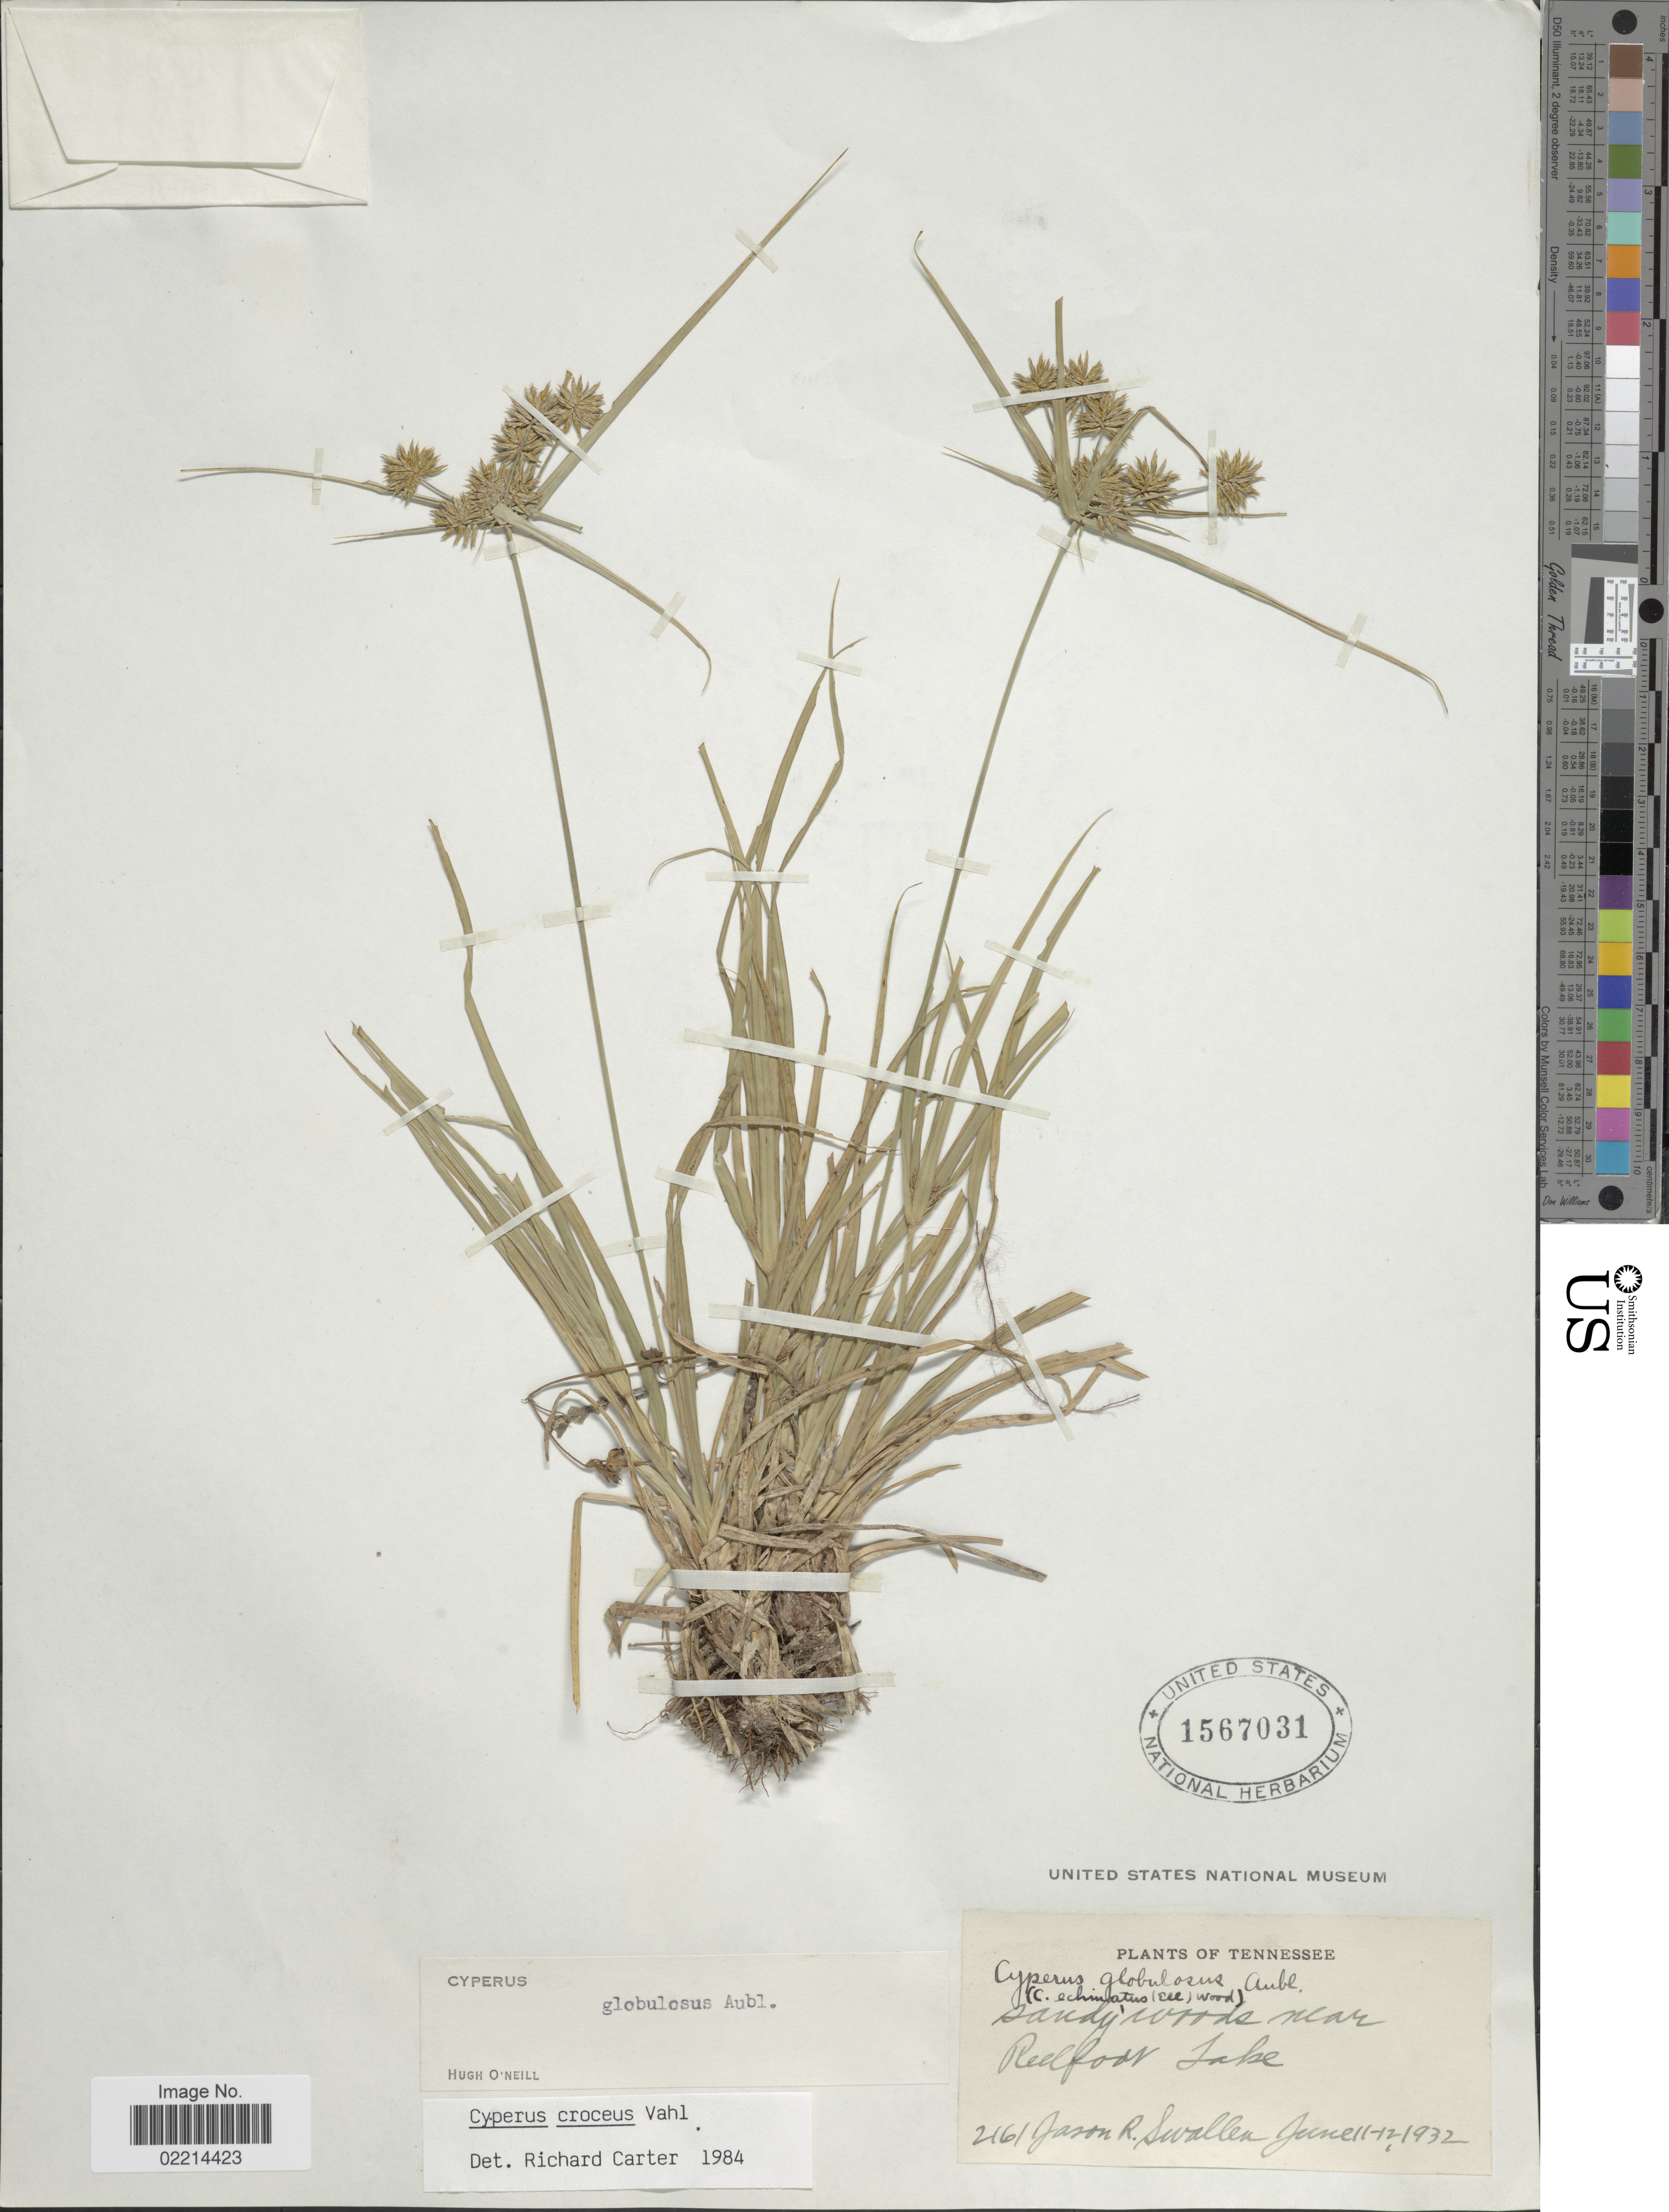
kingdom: Plantae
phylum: Tracheophyta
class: Liliopsida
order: Poales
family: Cyperaceae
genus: Cyperus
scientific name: Cyperus croceus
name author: Vahl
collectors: J. R. Swallen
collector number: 2161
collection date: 1932-06-11/1932-06-12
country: United States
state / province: Tennessee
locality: Sandy woods near Redfoot Lake.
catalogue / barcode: US 1567031